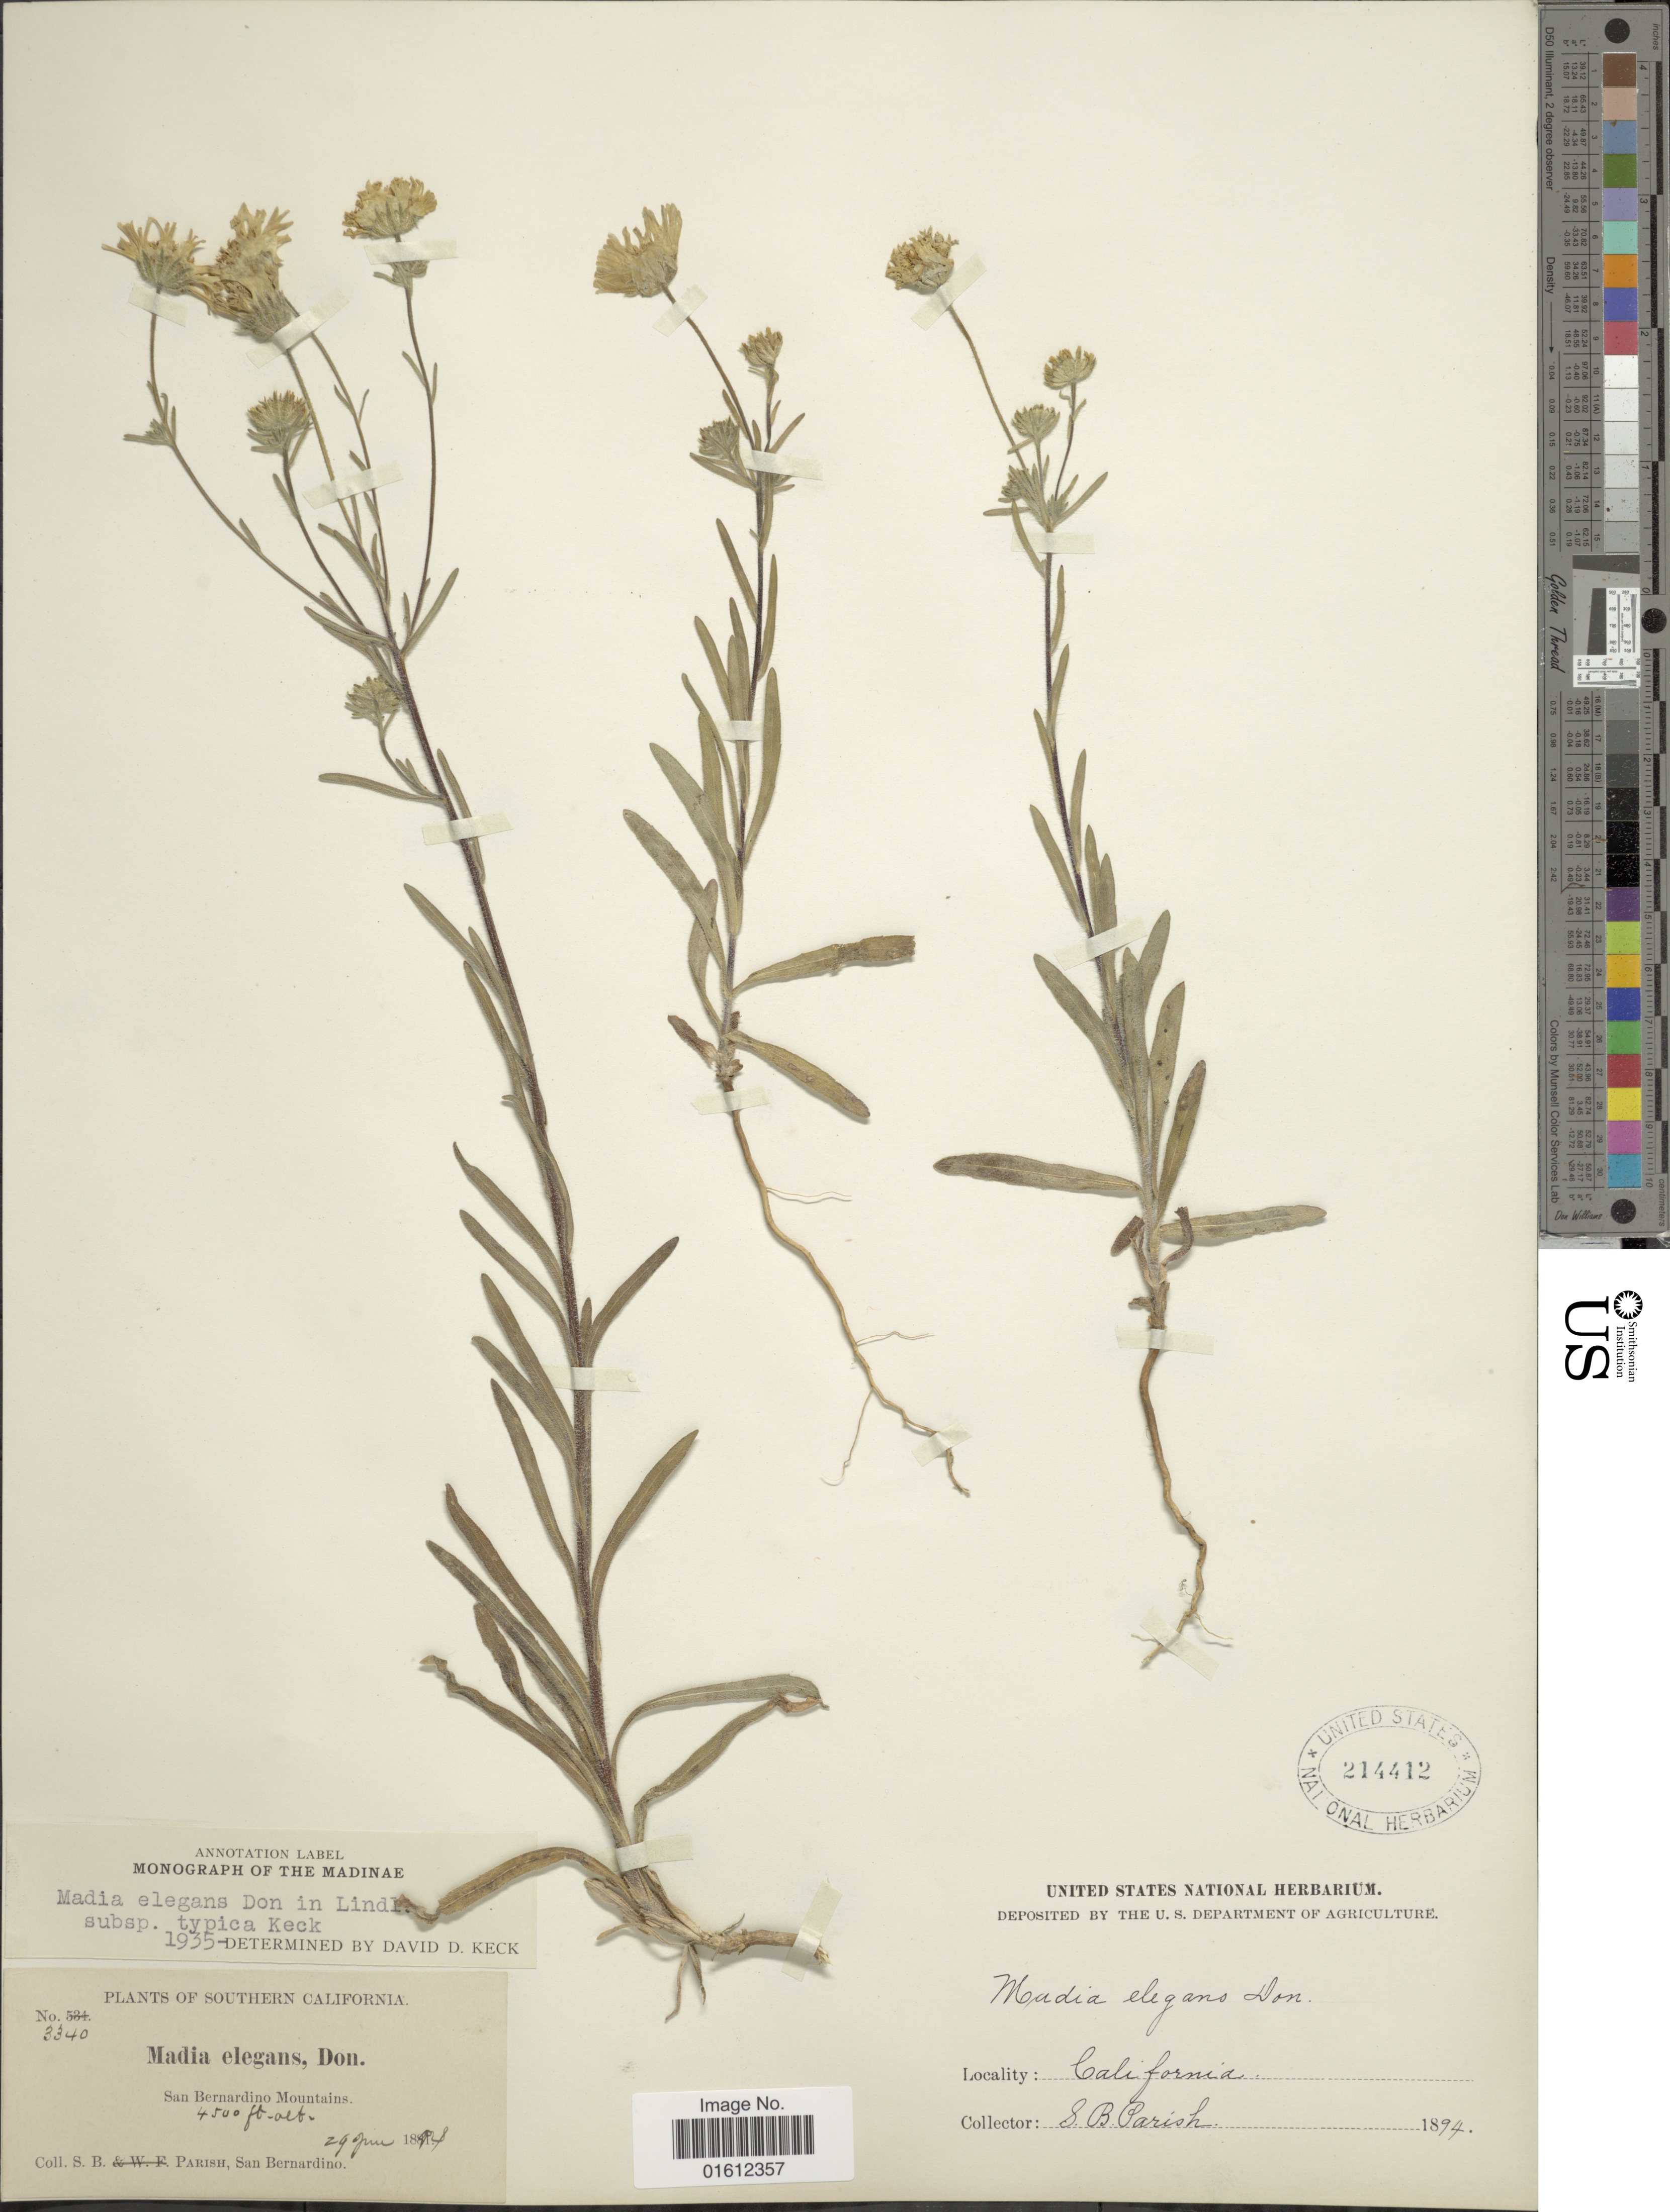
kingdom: Plantae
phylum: Tracheophyta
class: Magnoliopsida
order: Asterales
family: Asteraceae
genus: Madia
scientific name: Madia elegans subsp. elegans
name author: D. Don ex Lindl.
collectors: S. B. Parish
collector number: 3340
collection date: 1894-06-29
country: United States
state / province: California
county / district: San Bernardino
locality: Southern California. San Bernardino Mountains.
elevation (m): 1372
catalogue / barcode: US 214412